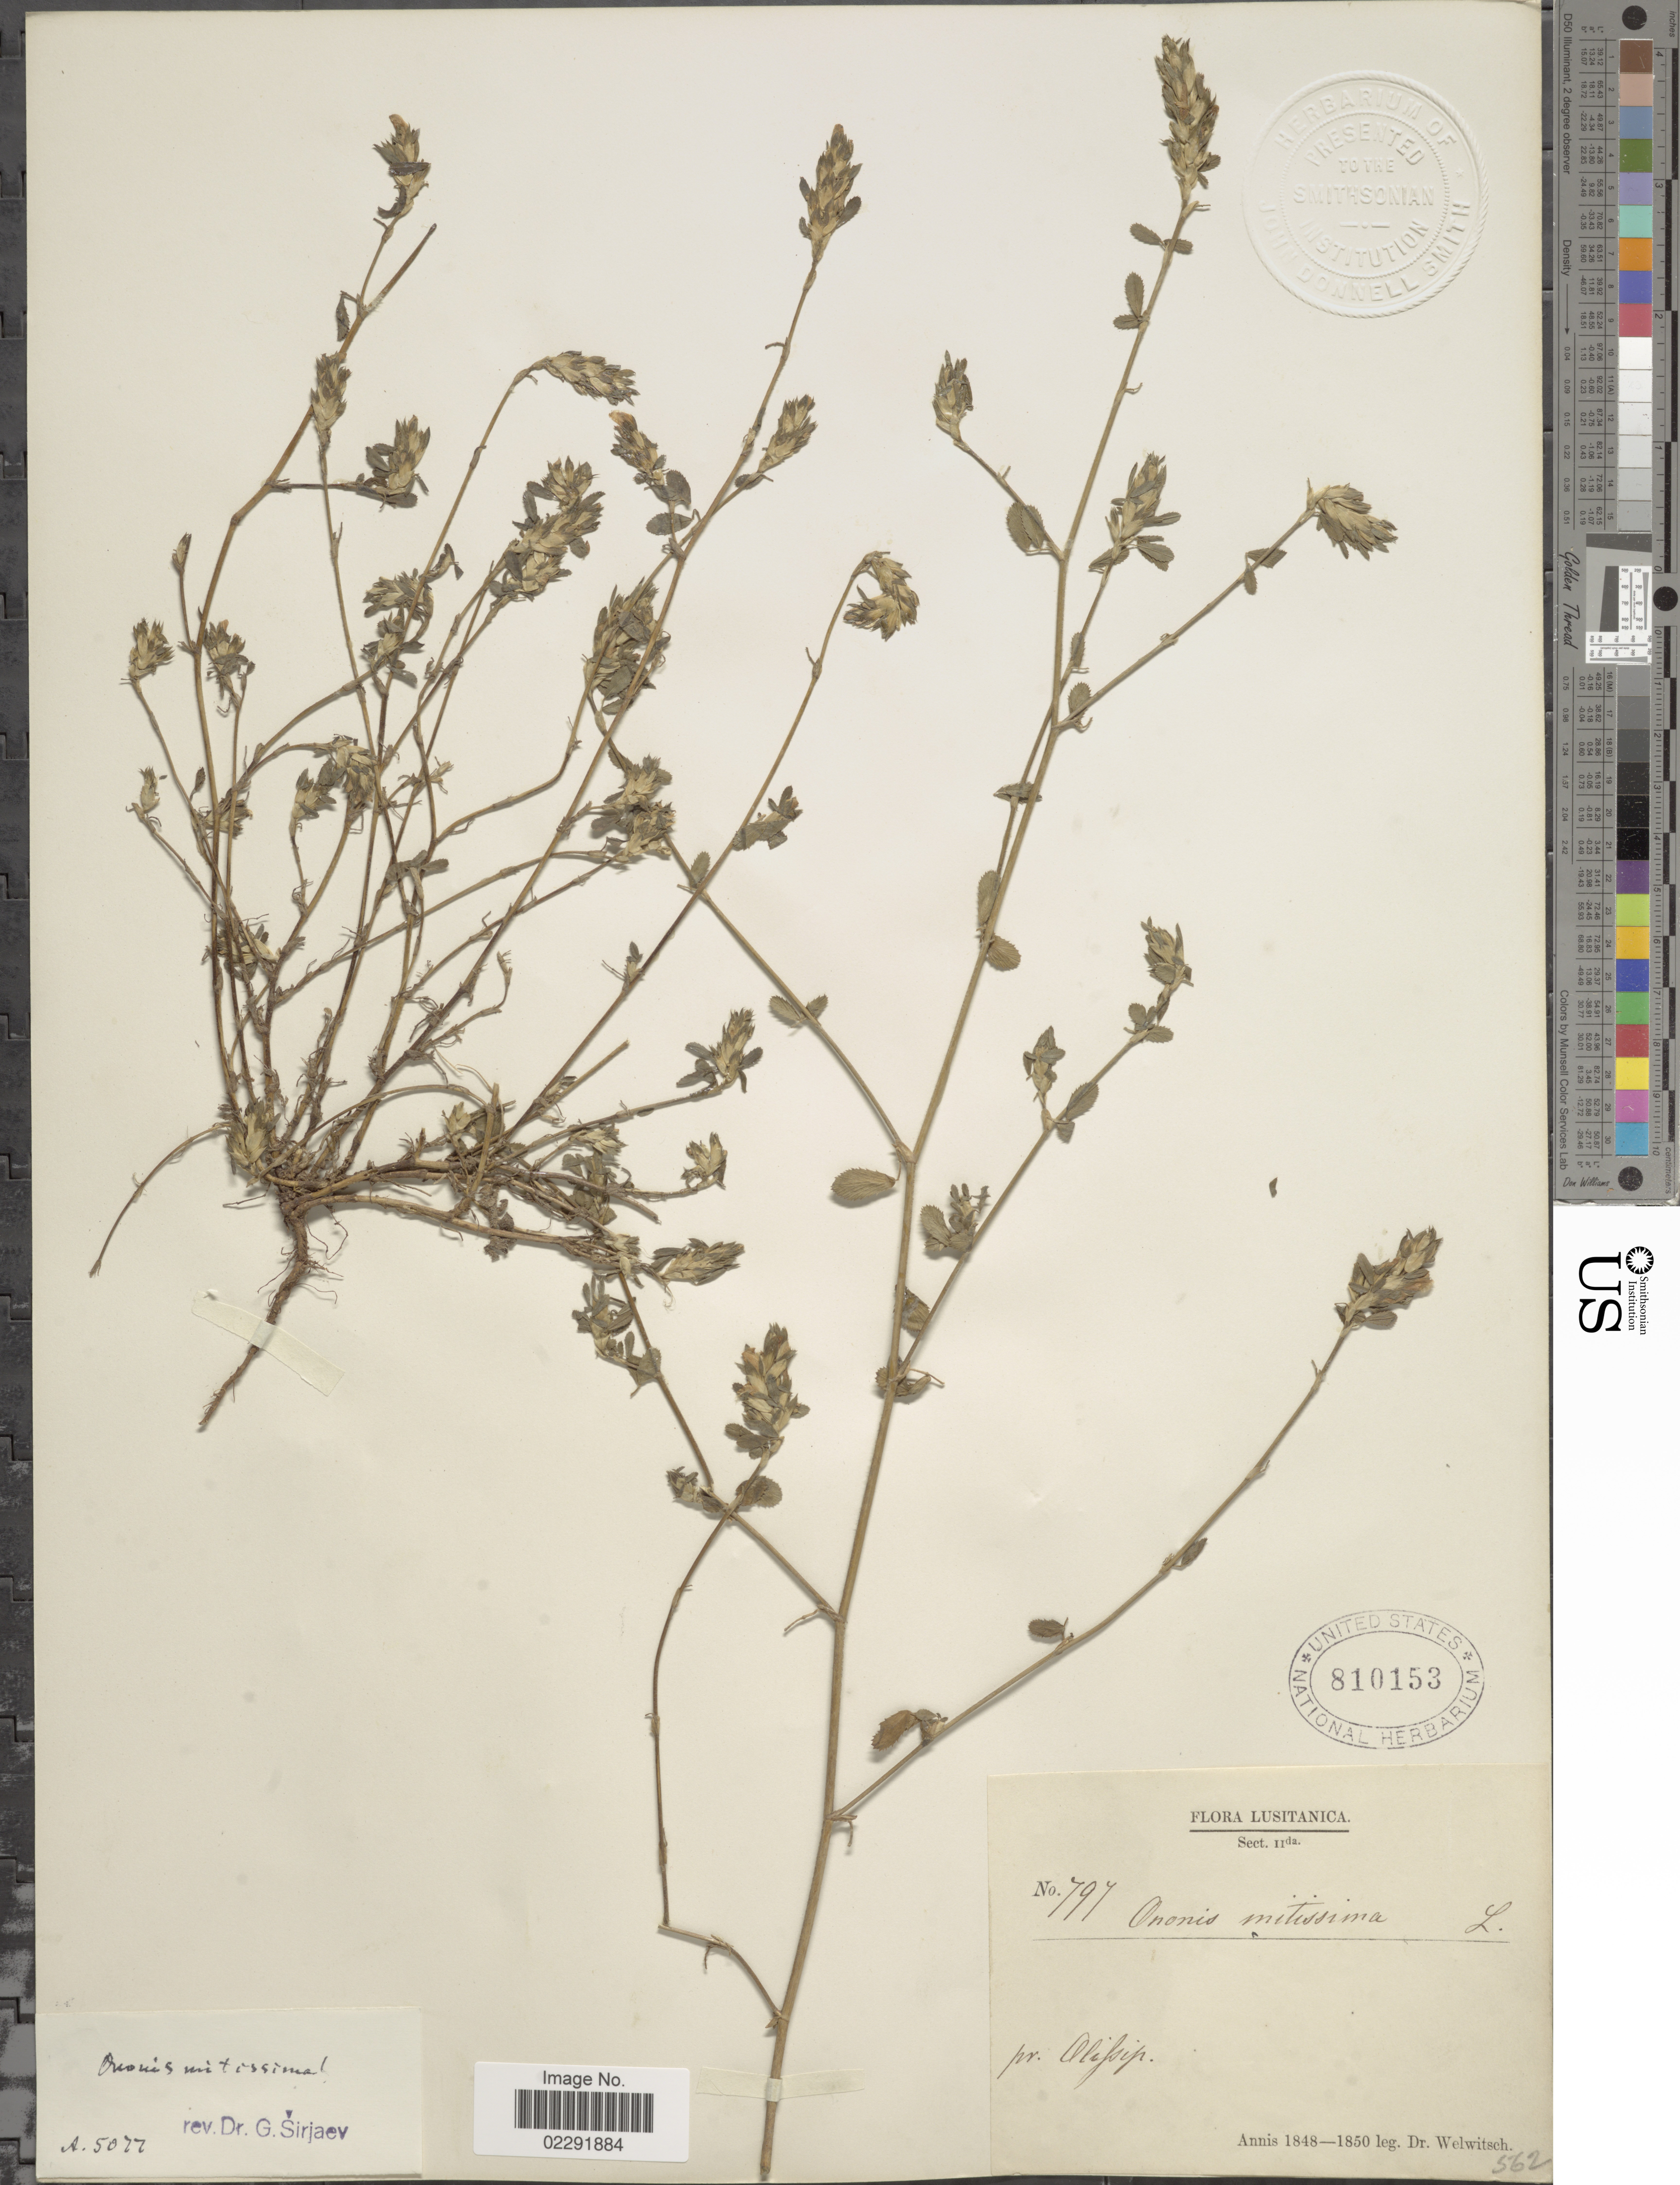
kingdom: Plantae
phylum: Tracheophyta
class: Magnoliopsida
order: Fabales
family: Fabaceae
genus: Ononis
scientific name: Ononis minutissima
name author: L.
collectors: -. Welwitsch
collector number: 797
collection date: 1848/1850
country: Portugal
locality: Lusitanica, pr. Alipip. [interpreted]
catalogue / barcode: US 810153